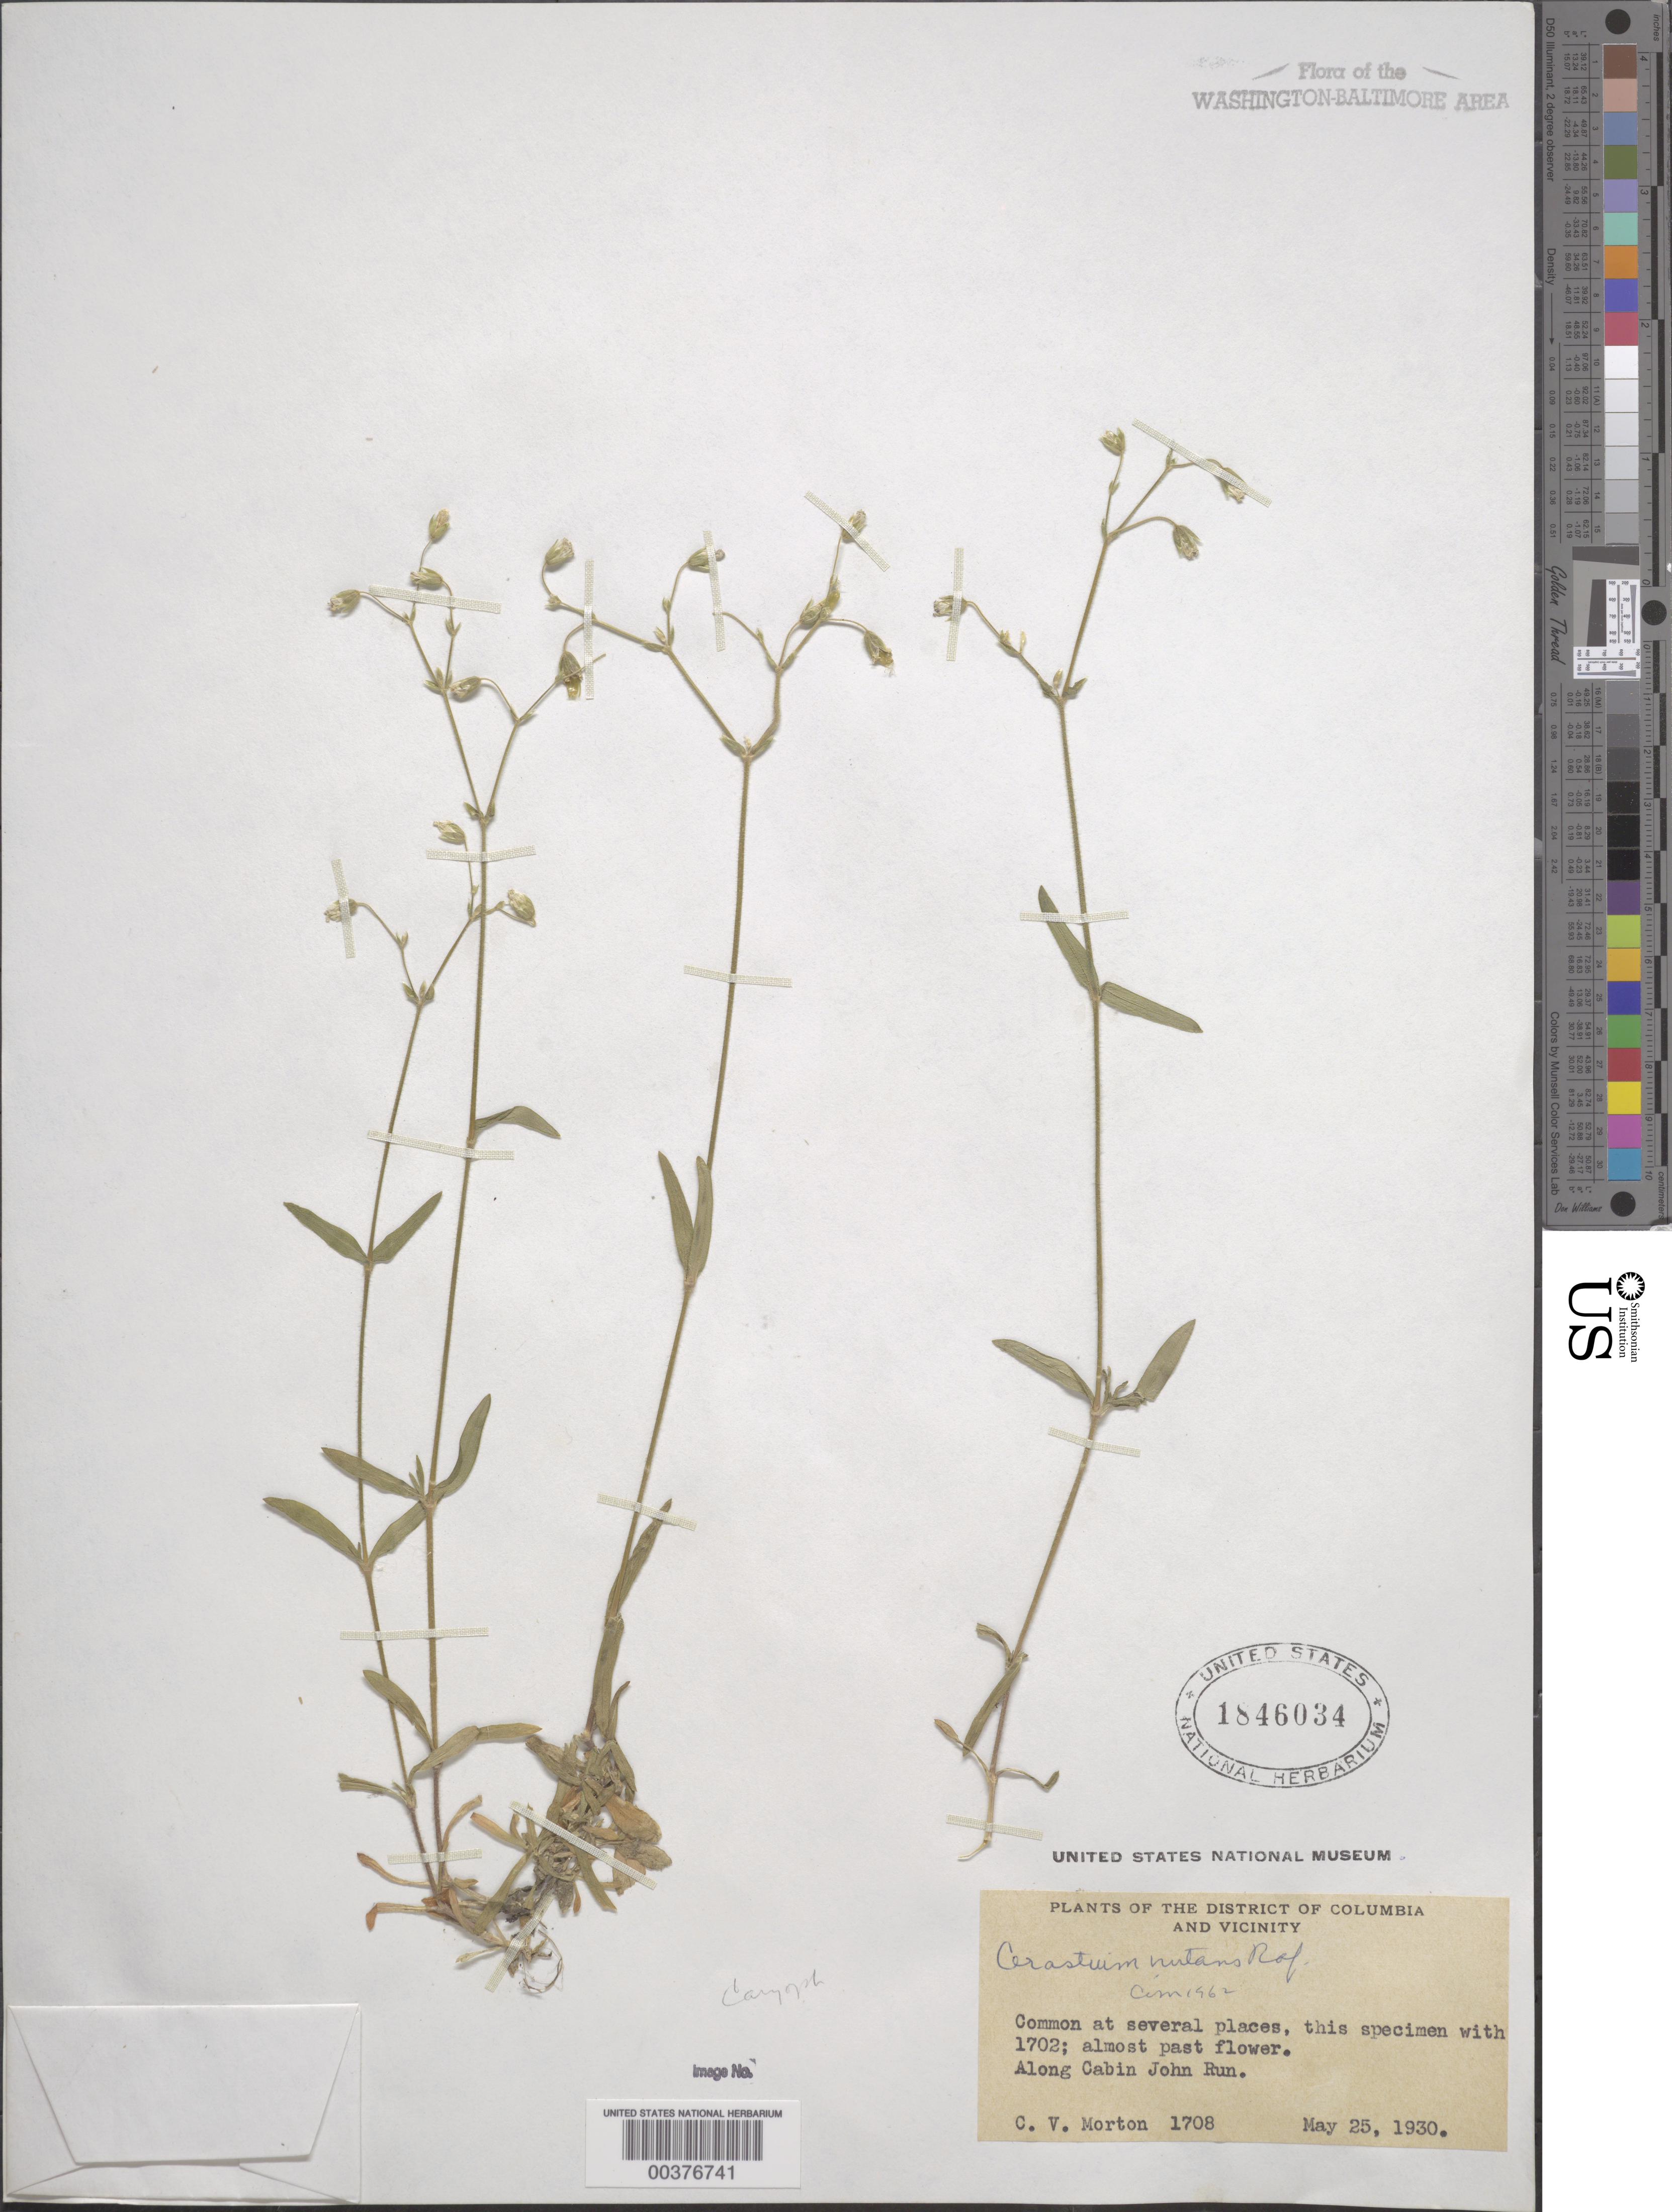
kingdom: Plantae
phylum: Tracheophyta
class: Magnoliopsida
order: Caryophyllales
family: Caryophyllaceae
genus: Cerastium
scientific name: Cerastium nutans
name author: Raf.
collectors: C. V. Morton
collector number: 1708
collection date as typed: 25 May 1930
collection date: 1930-05-25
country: United States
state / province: Maryland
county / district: Montgomery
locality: Cabin John Run C. & O. Canal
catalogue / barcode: US 1846034